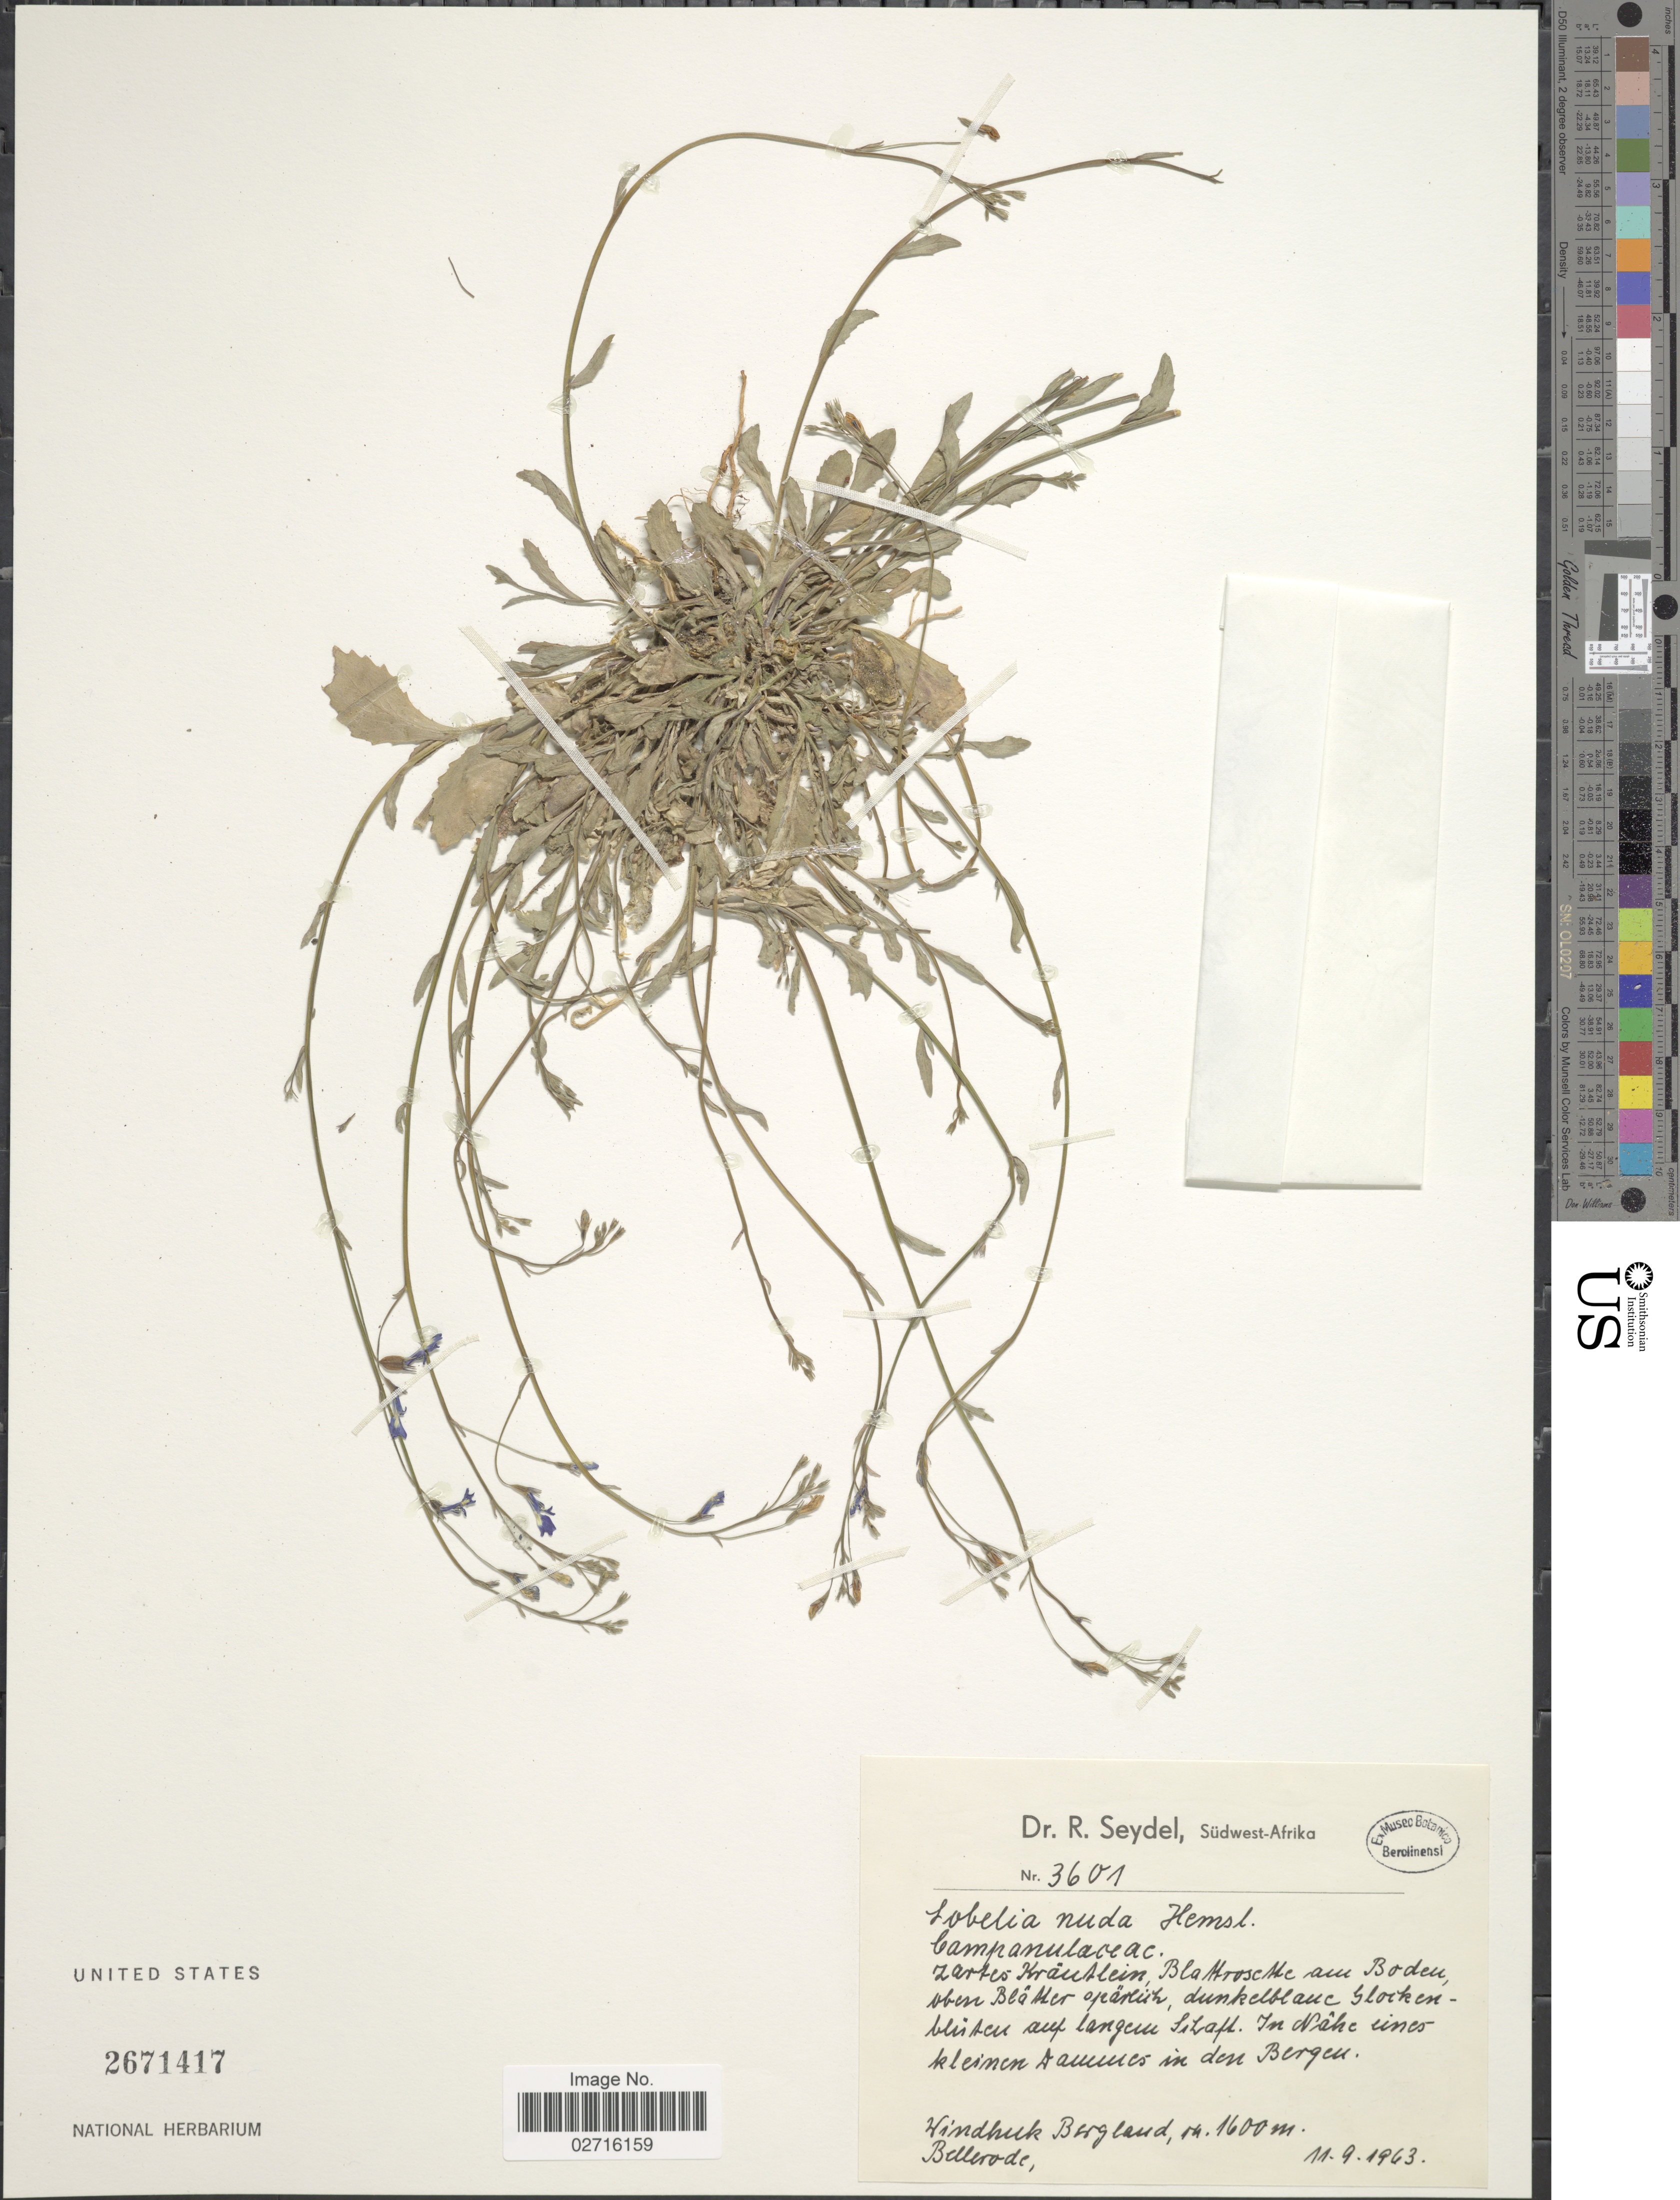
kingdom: Plantae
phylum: Tracheophyta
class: Magnoliopsida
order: Asterales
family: Campanulaceae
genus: Lobelia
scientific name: Lobelia nuda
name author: Hemsl.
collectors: R. Seydel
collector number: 3601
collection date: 1963-09-11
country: Namibia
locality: Südwest-Afrika, Windhuk Bergland, Bellerode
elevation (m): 1600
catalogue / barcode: US 2671417